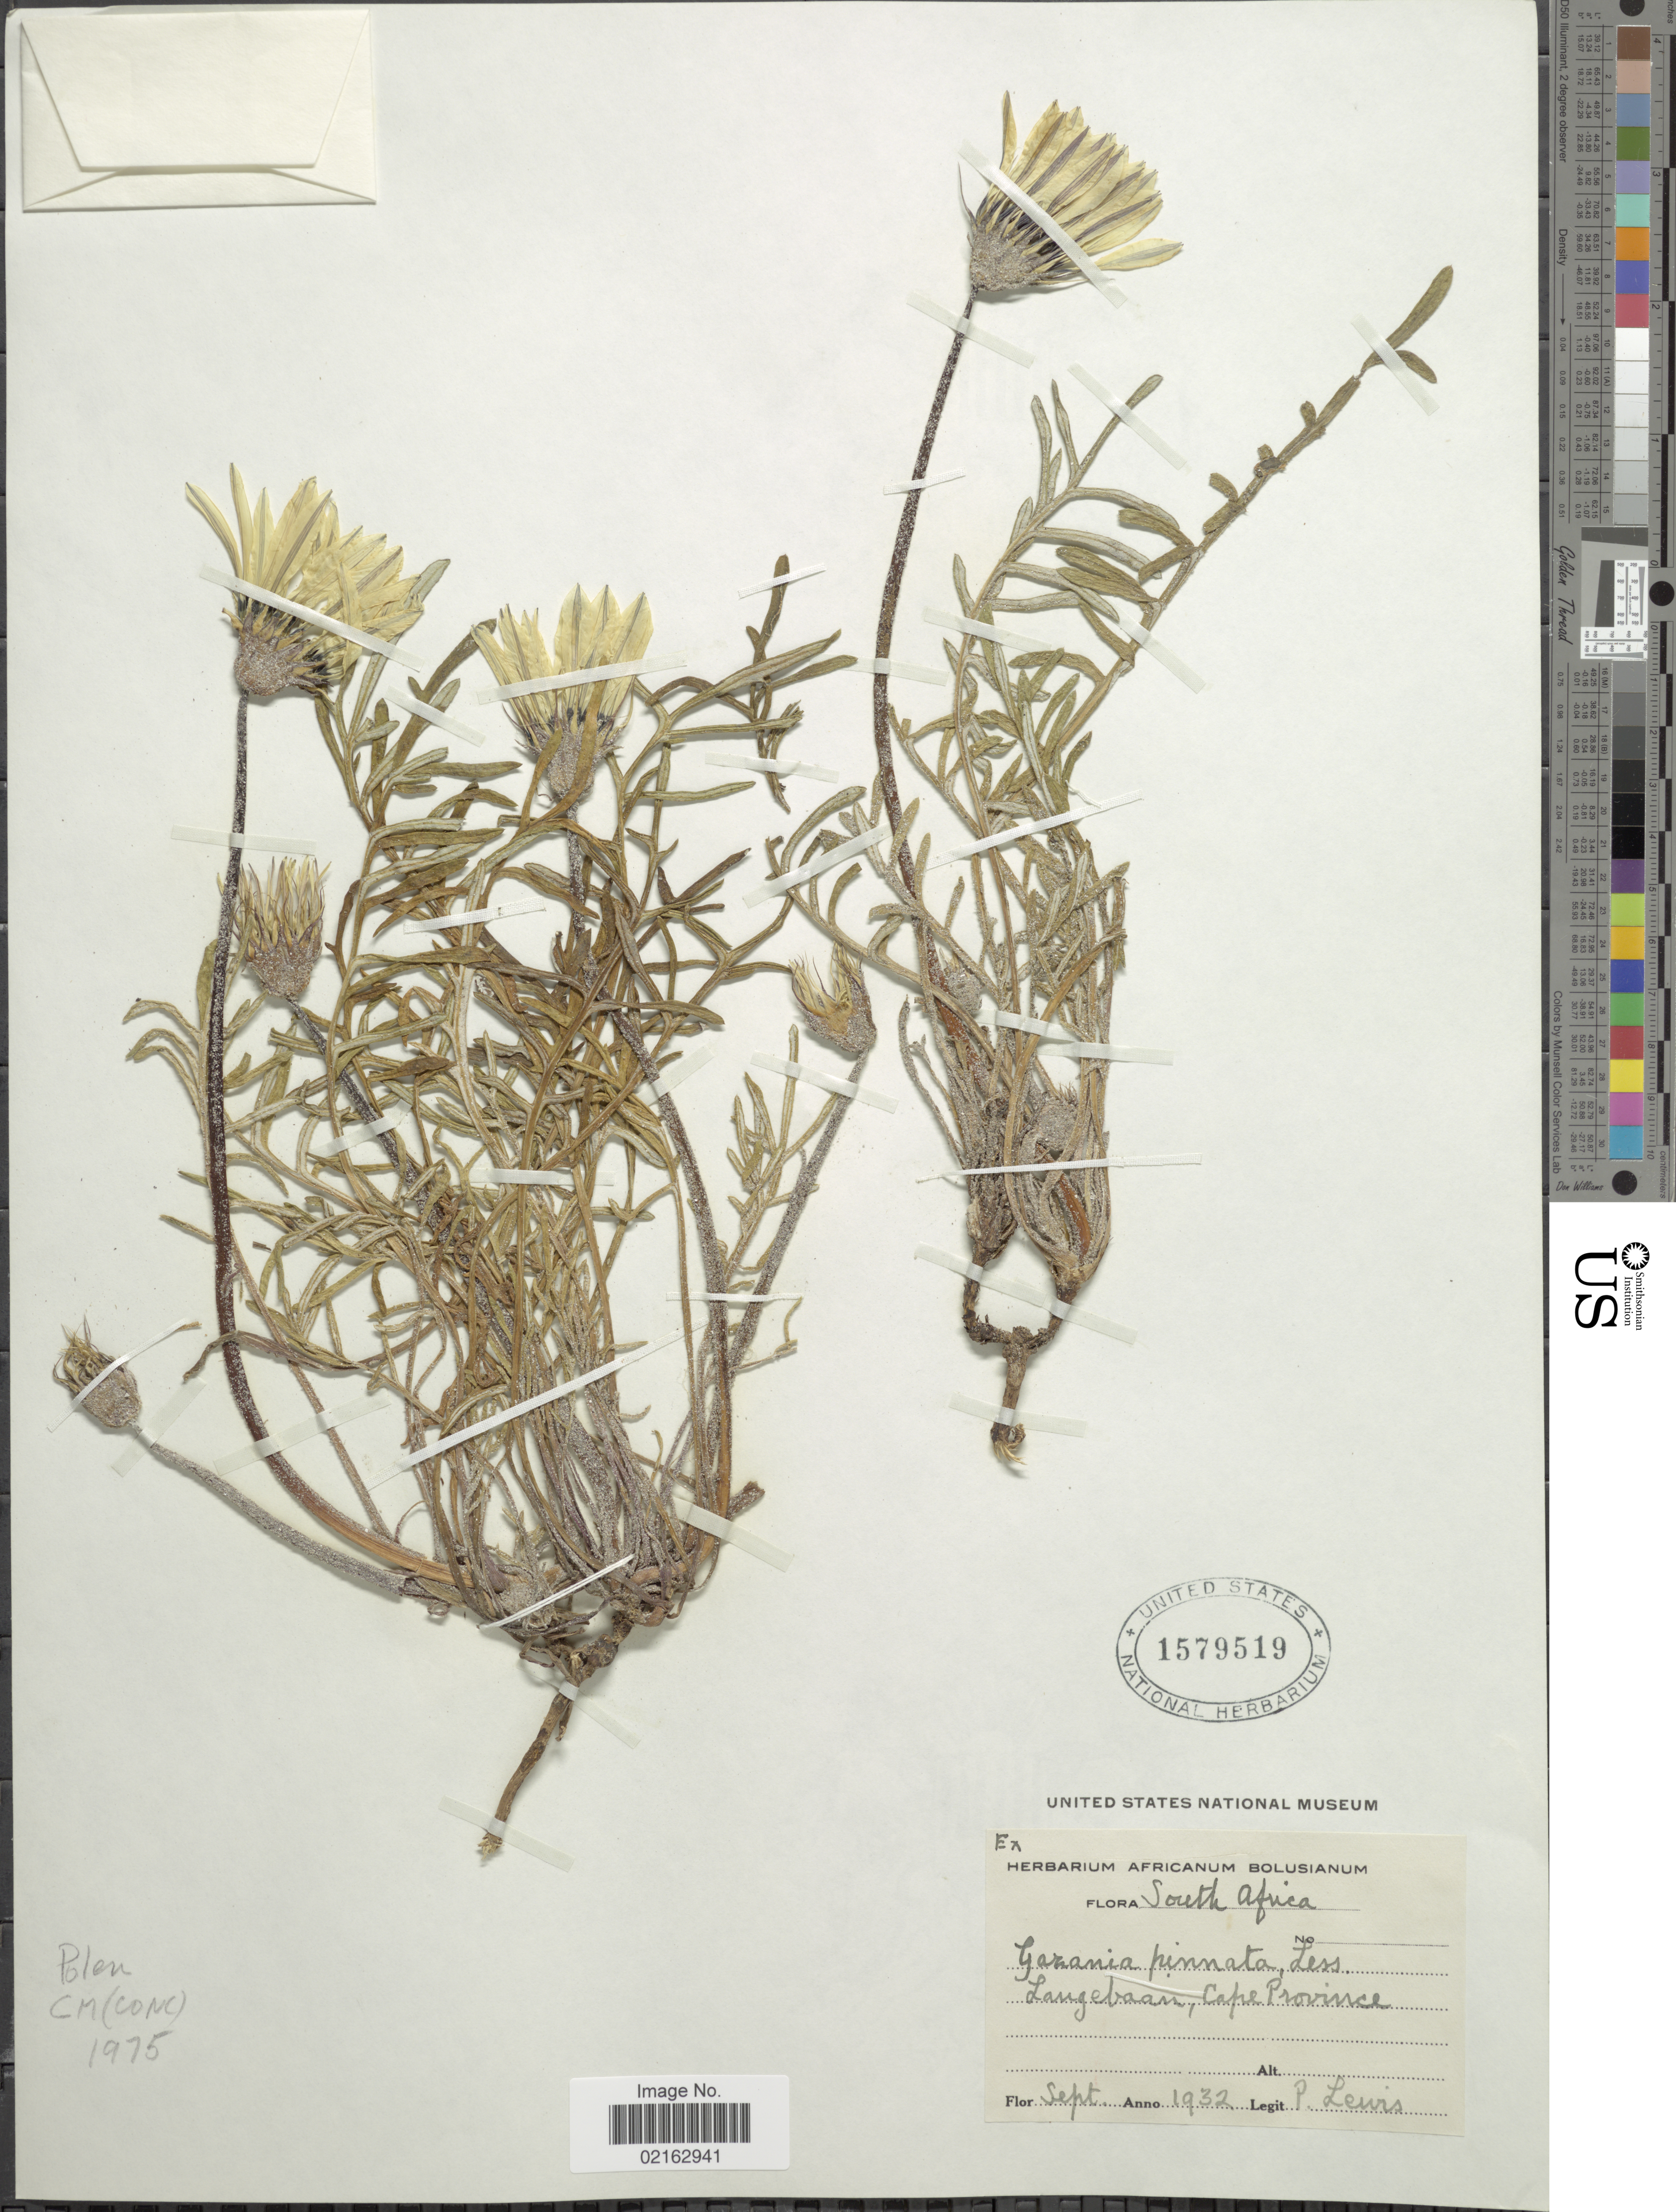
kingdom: Plantae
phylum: Tracheophyta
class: Magnoliopsida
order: Asterales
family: Asteraceae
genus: Gazania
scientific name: Gazania pinnata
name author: DC.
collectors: P. Lewis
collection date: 1932-09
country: South Africa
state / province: Western Cape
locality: Langebaan, Cape Province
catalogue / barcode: US 1579519